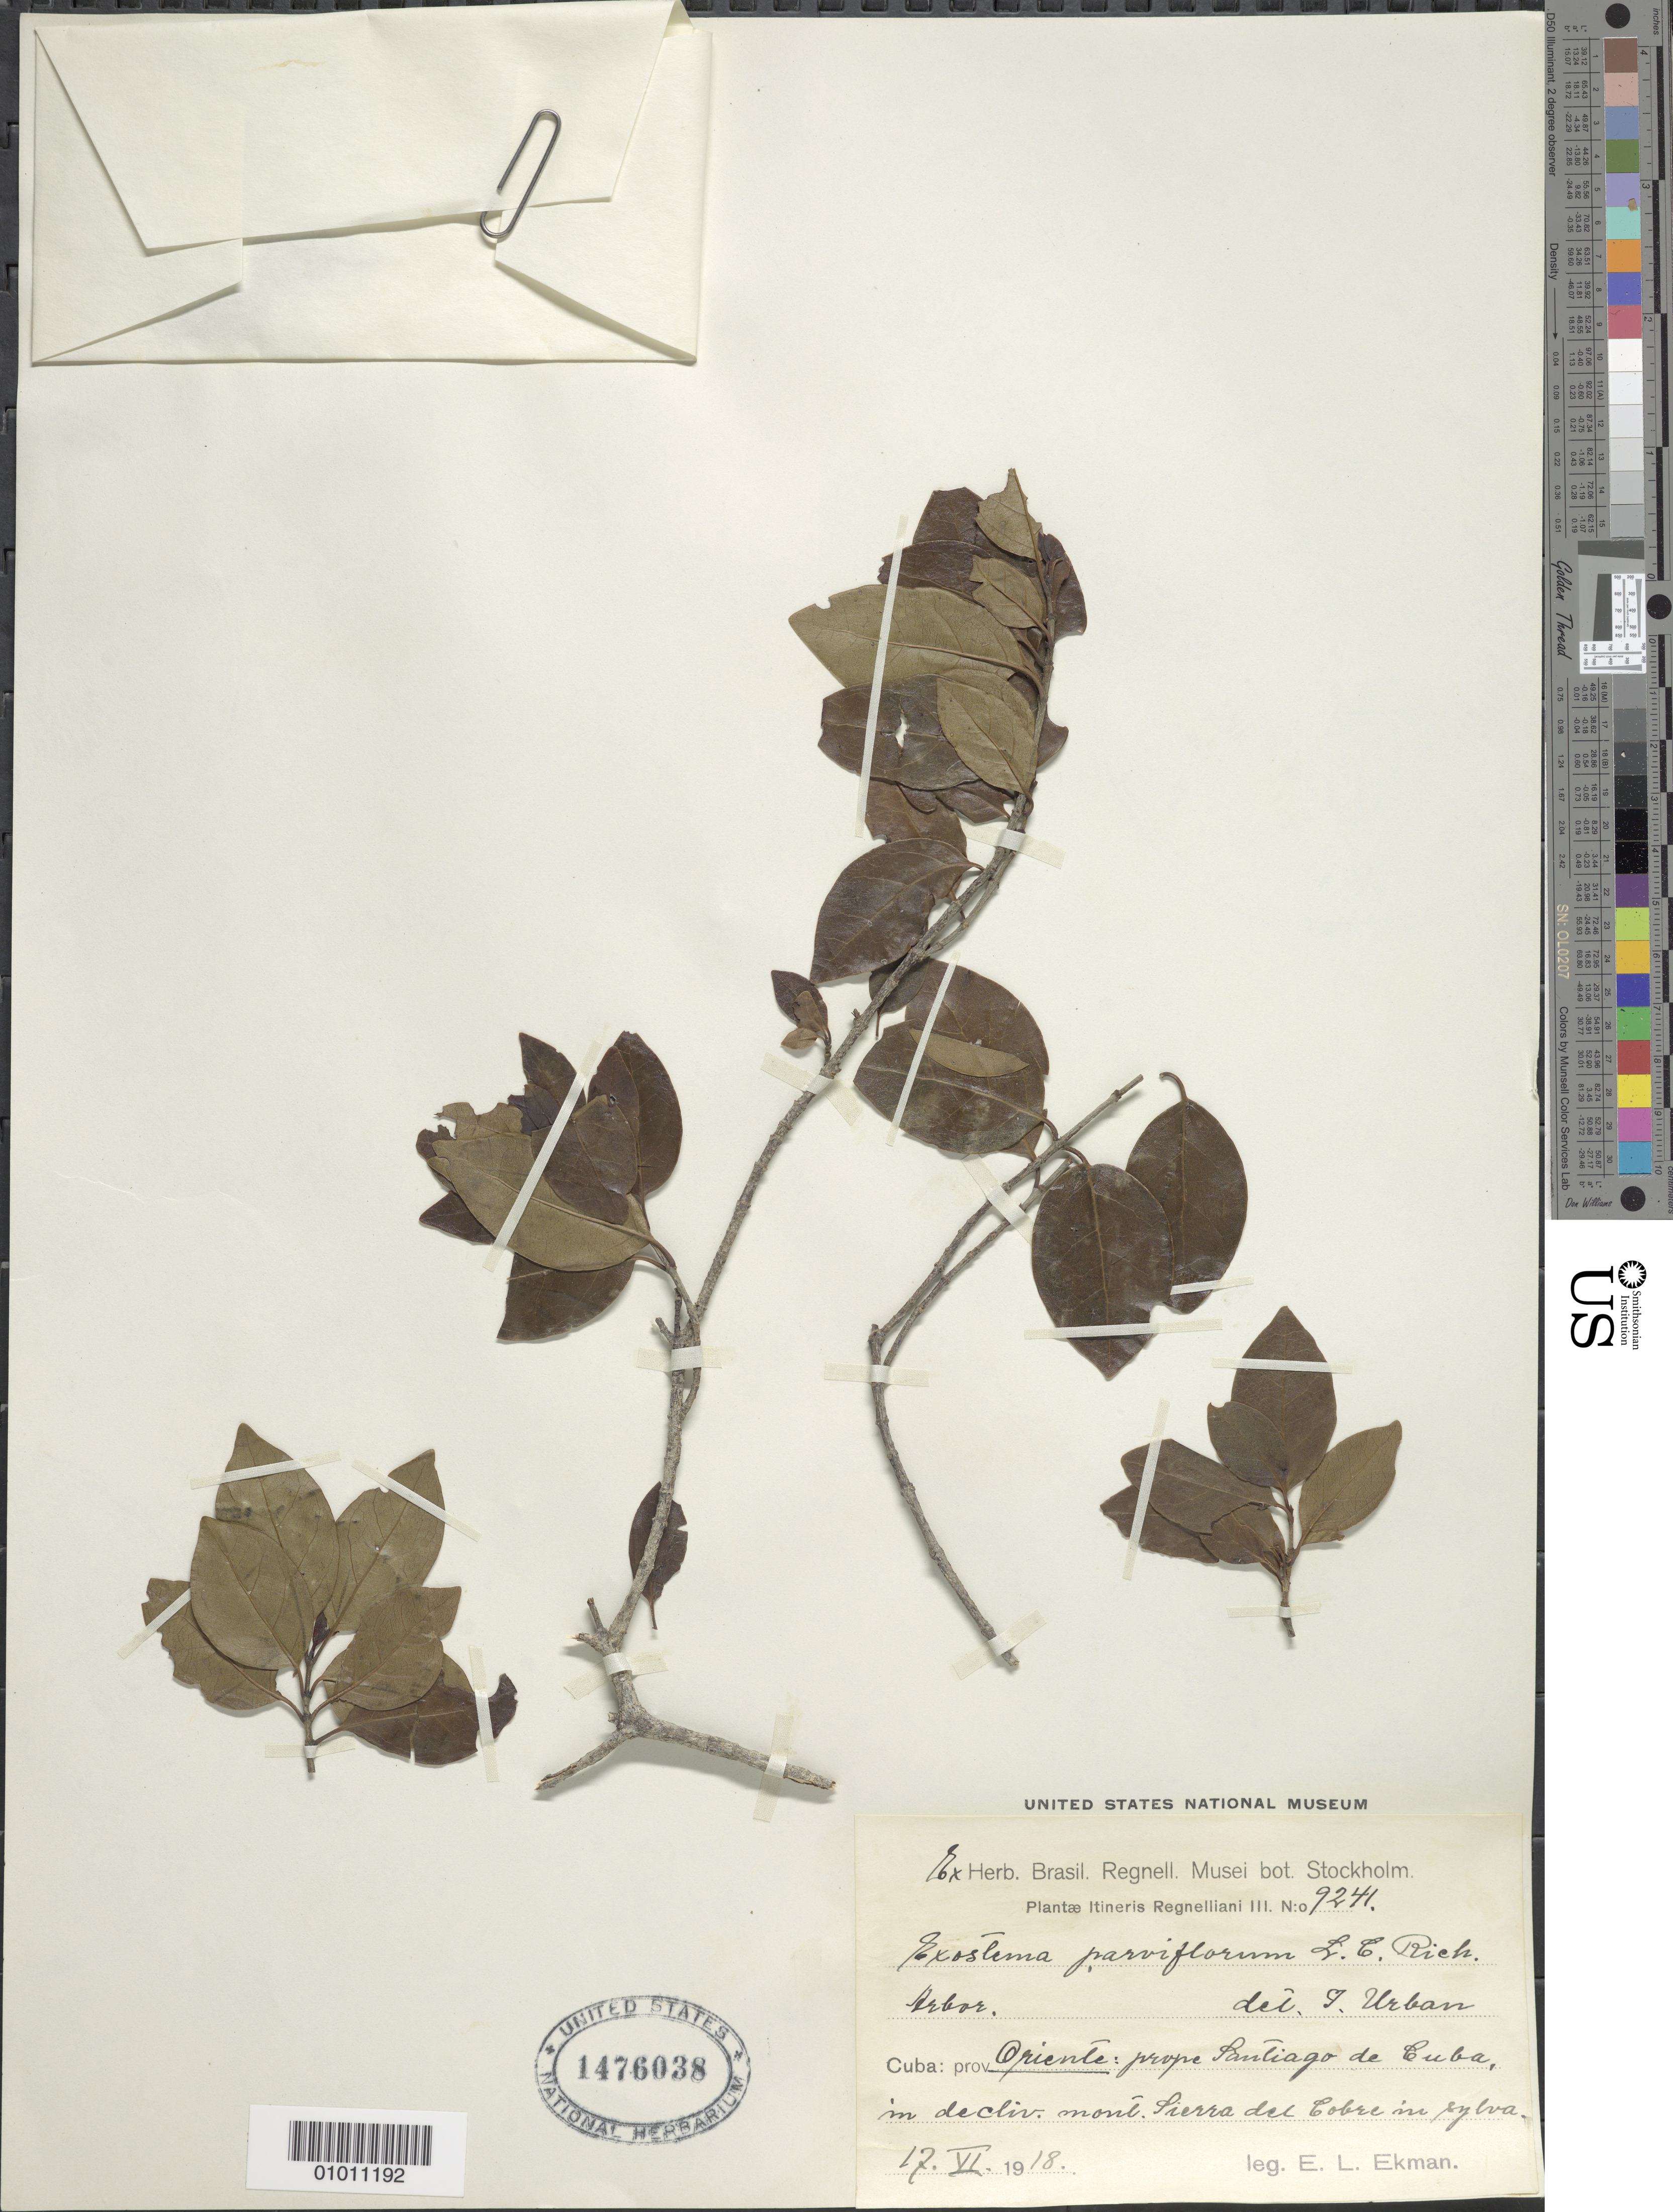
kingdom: Plantae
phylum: Tracheophyta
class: Magnoliopsida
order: Gentianales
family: Rubiaceae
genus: Exostema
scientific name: Exostema parviflorum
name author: A. Rich. ex Humb. & Bonpl.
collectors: E. L. Ekman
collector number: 9241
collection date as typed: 17 Jun 1918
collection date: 1918-06-17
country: Cuba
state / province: Santiago de Cuba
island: Cuba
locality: Santiago de Cuba in decliv mont Sierra del Cobre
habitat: In sylva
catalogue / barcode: US 1476038